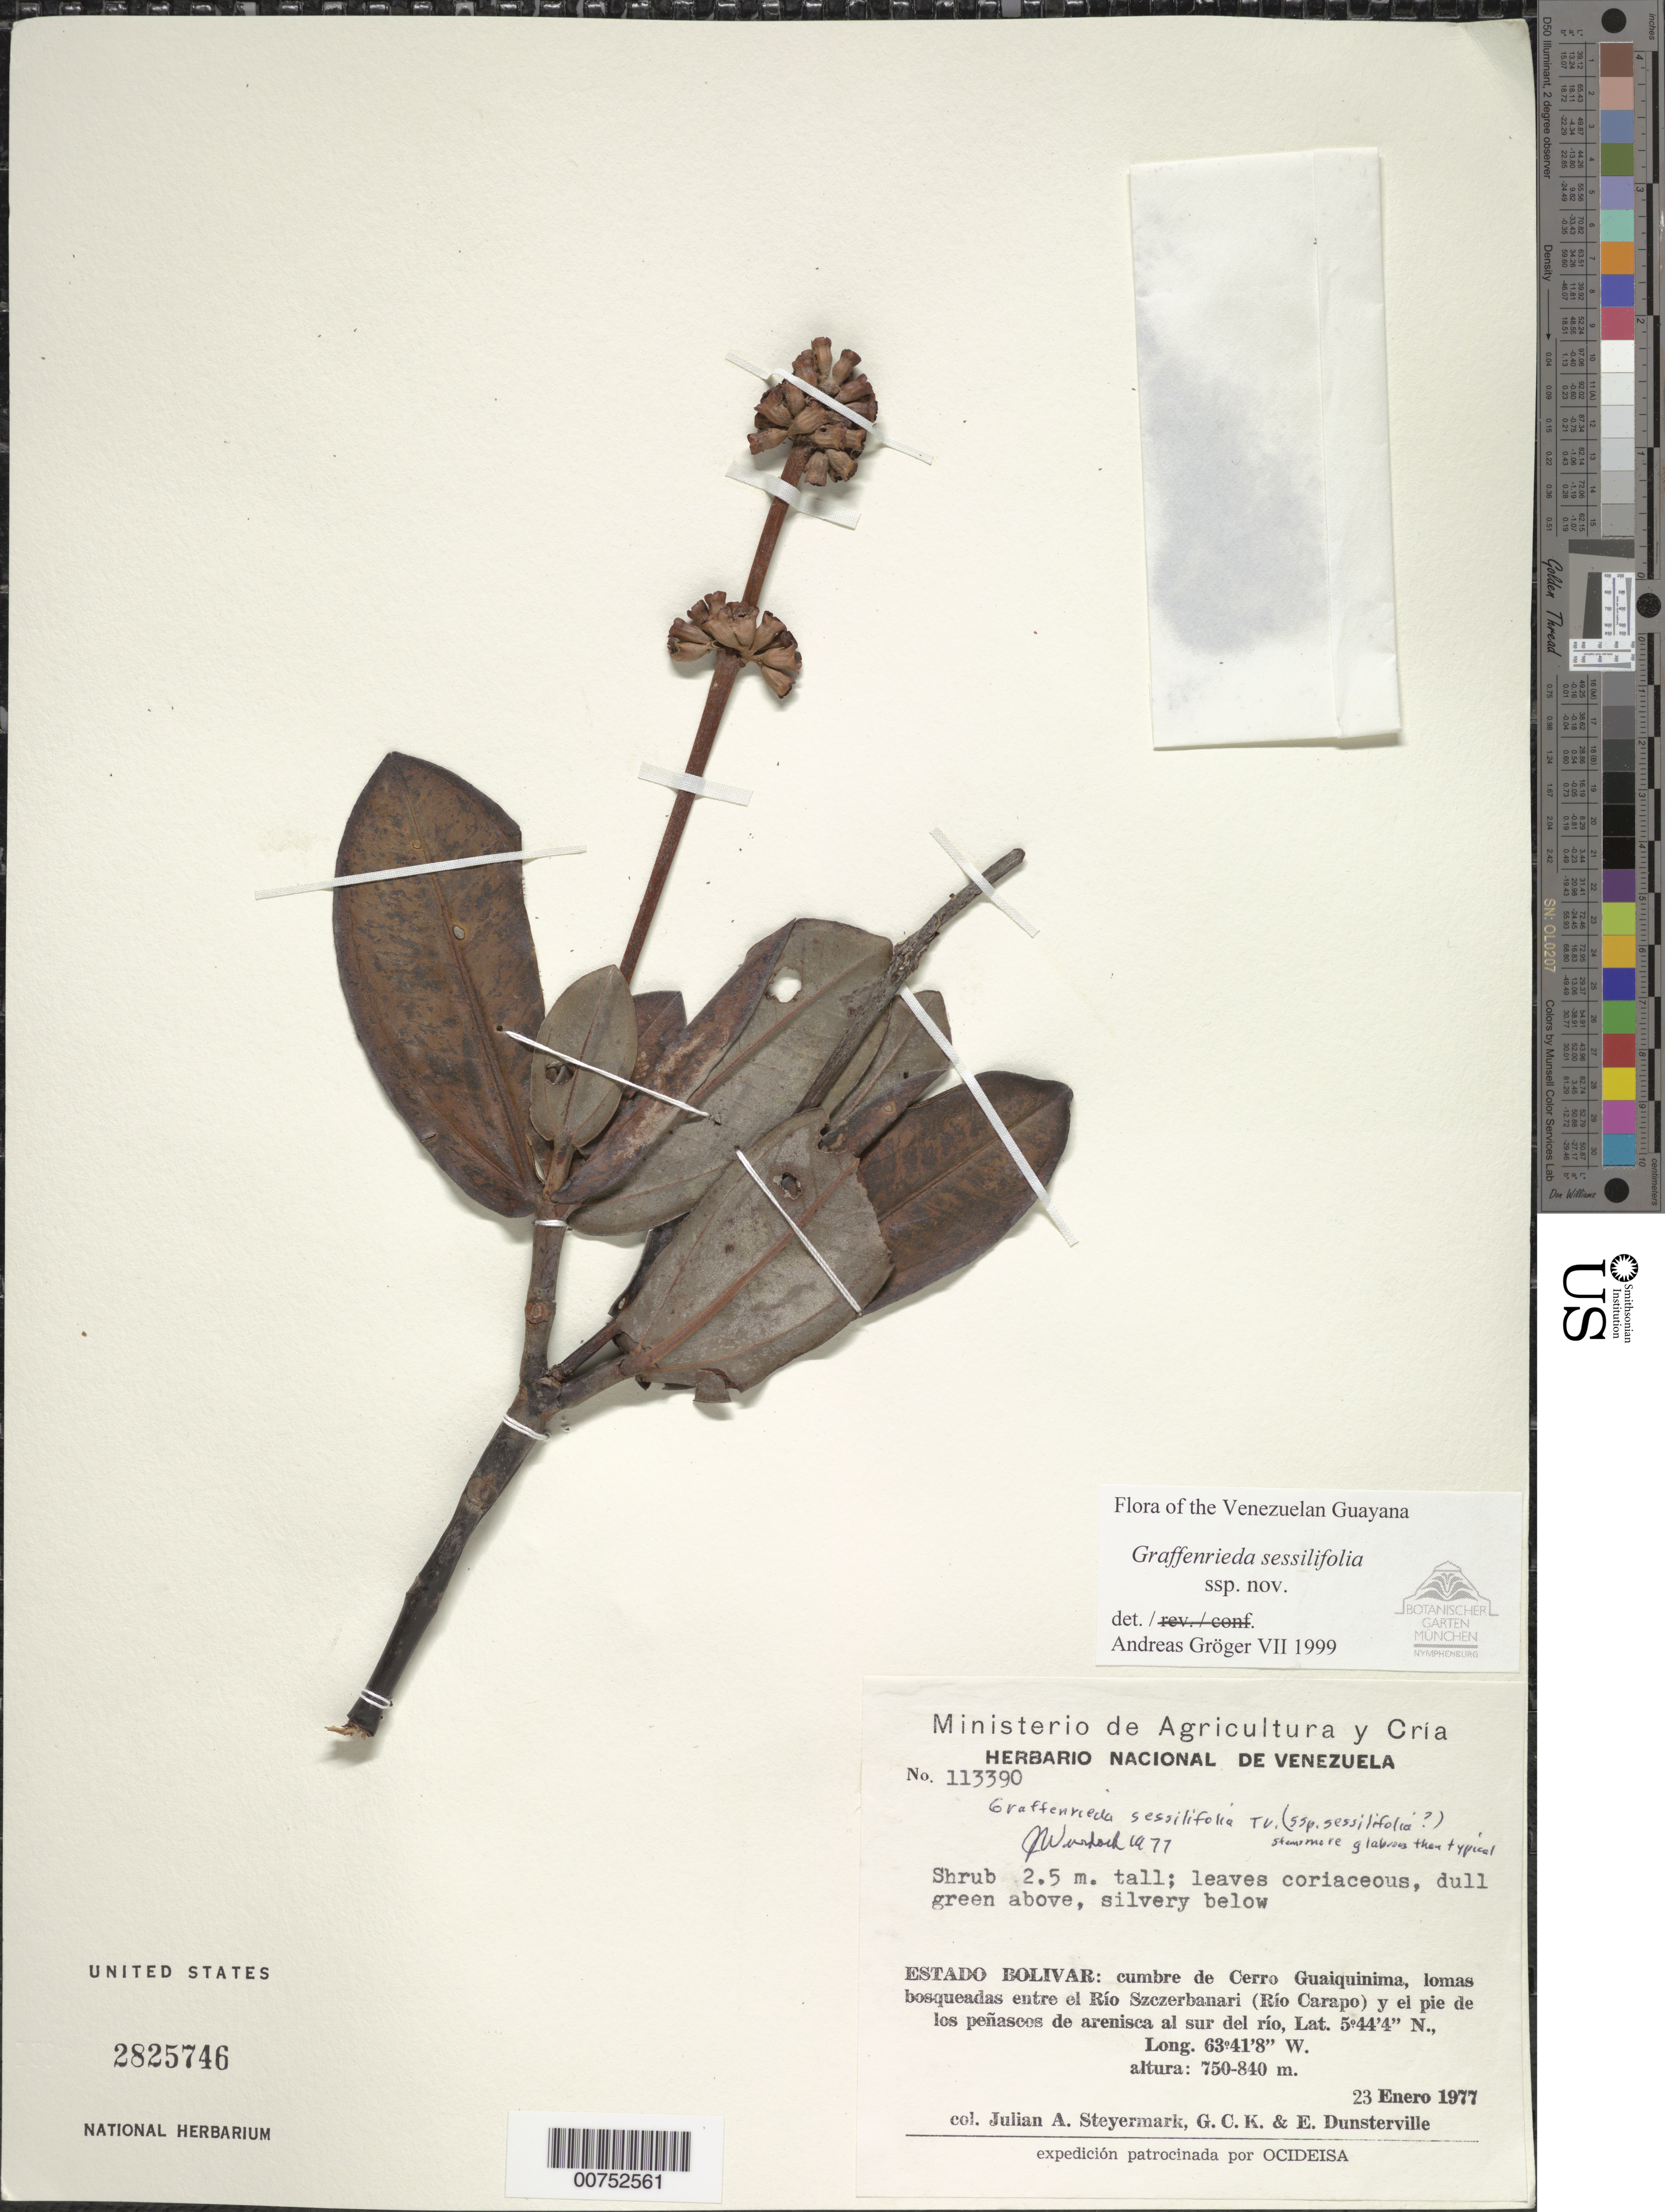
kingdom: Plantae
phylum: Tracheophyta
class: Magnoliopsida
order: Myrtales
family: Melastomataceae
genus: Graffenrieda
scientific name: Graffenrieda sessilifolia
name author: Triana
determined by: Gröger, A.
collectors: J. Steyermark, G. C. K. Dunsterville & E. Dunsterville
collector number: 113390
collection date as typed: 23-Jan-77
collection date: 1977-01-23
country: Venezuela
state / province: Bolívar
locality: Cerro Guaiquinima, entre Río Szczerbanari (Río Carapo) y el pie de los penascos de arenisca al sur del río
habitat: Cumbre del cerro, lomas bosqueadas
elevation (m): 750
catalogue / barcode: US 2825746